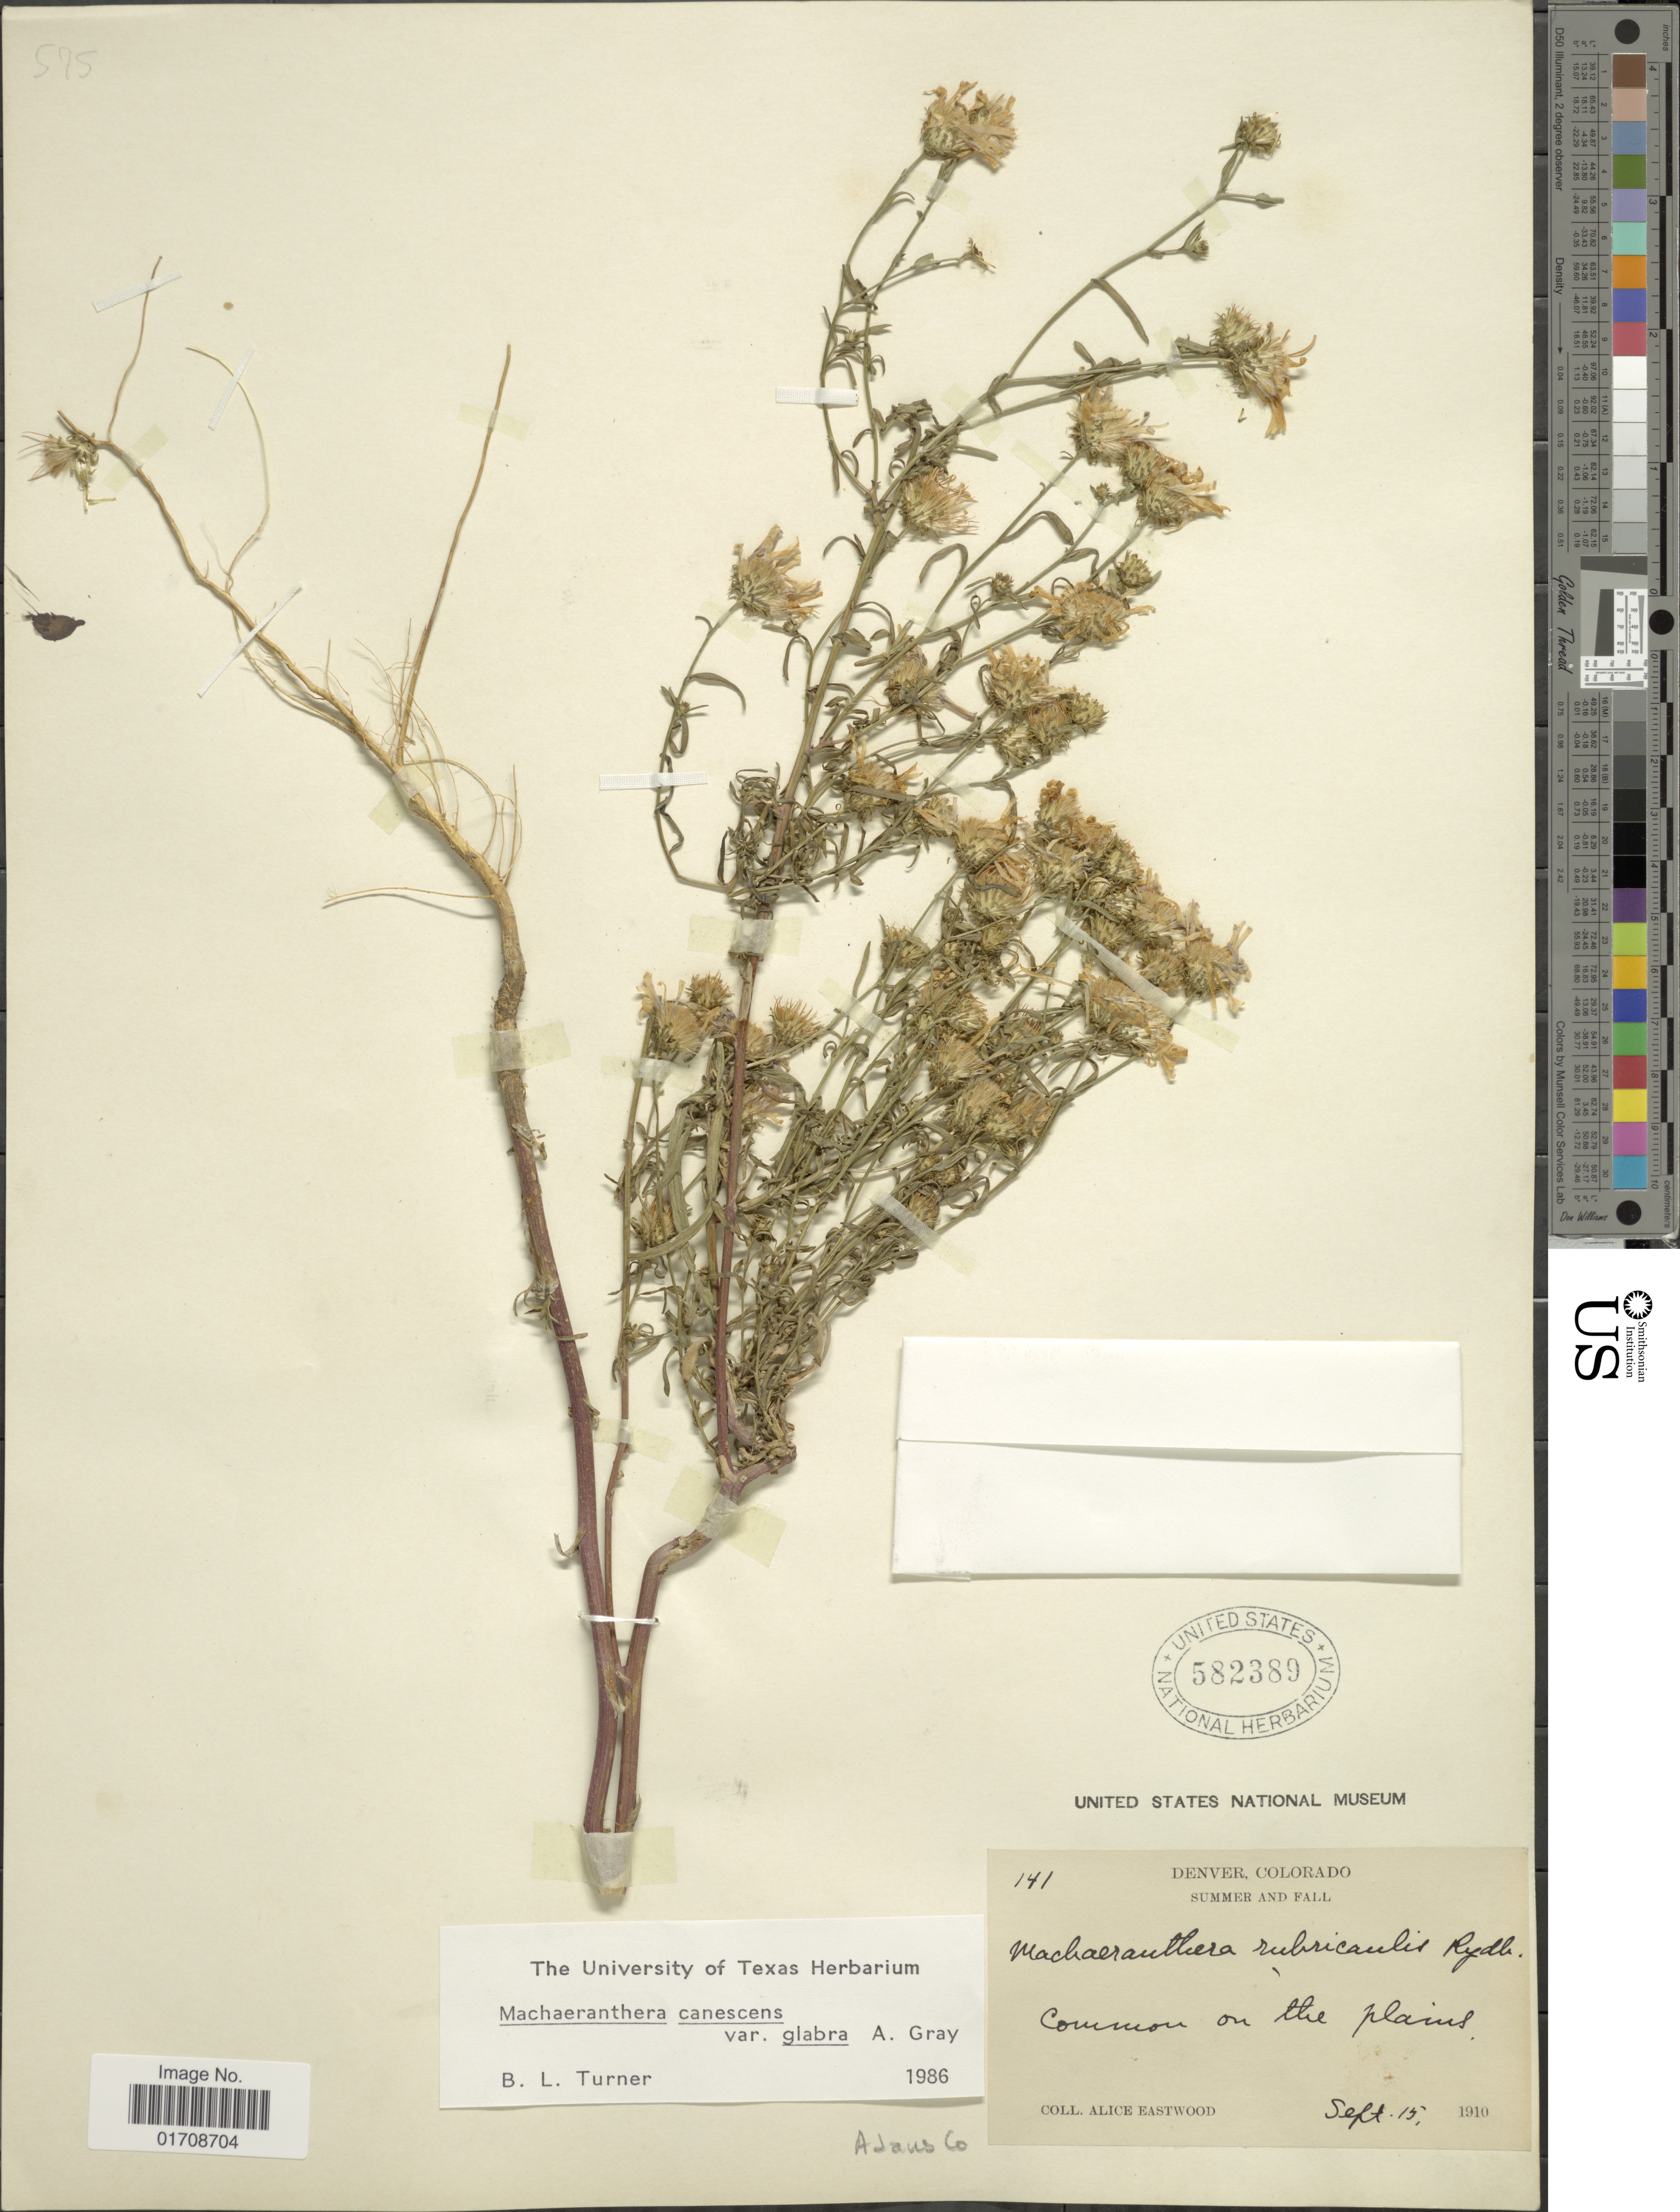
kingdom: Plantae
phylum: Tracheophyta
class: Magnoliopsida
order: Asterales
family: Asteraceae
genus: Machaeranthera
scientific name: Machaeranthera canescens var. glabra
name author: A. Gray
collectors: A. Eastwood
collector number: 141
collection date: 1910-09-15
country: United States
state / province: Colorado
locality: Denver, Adams Co.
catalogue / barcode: US 582389